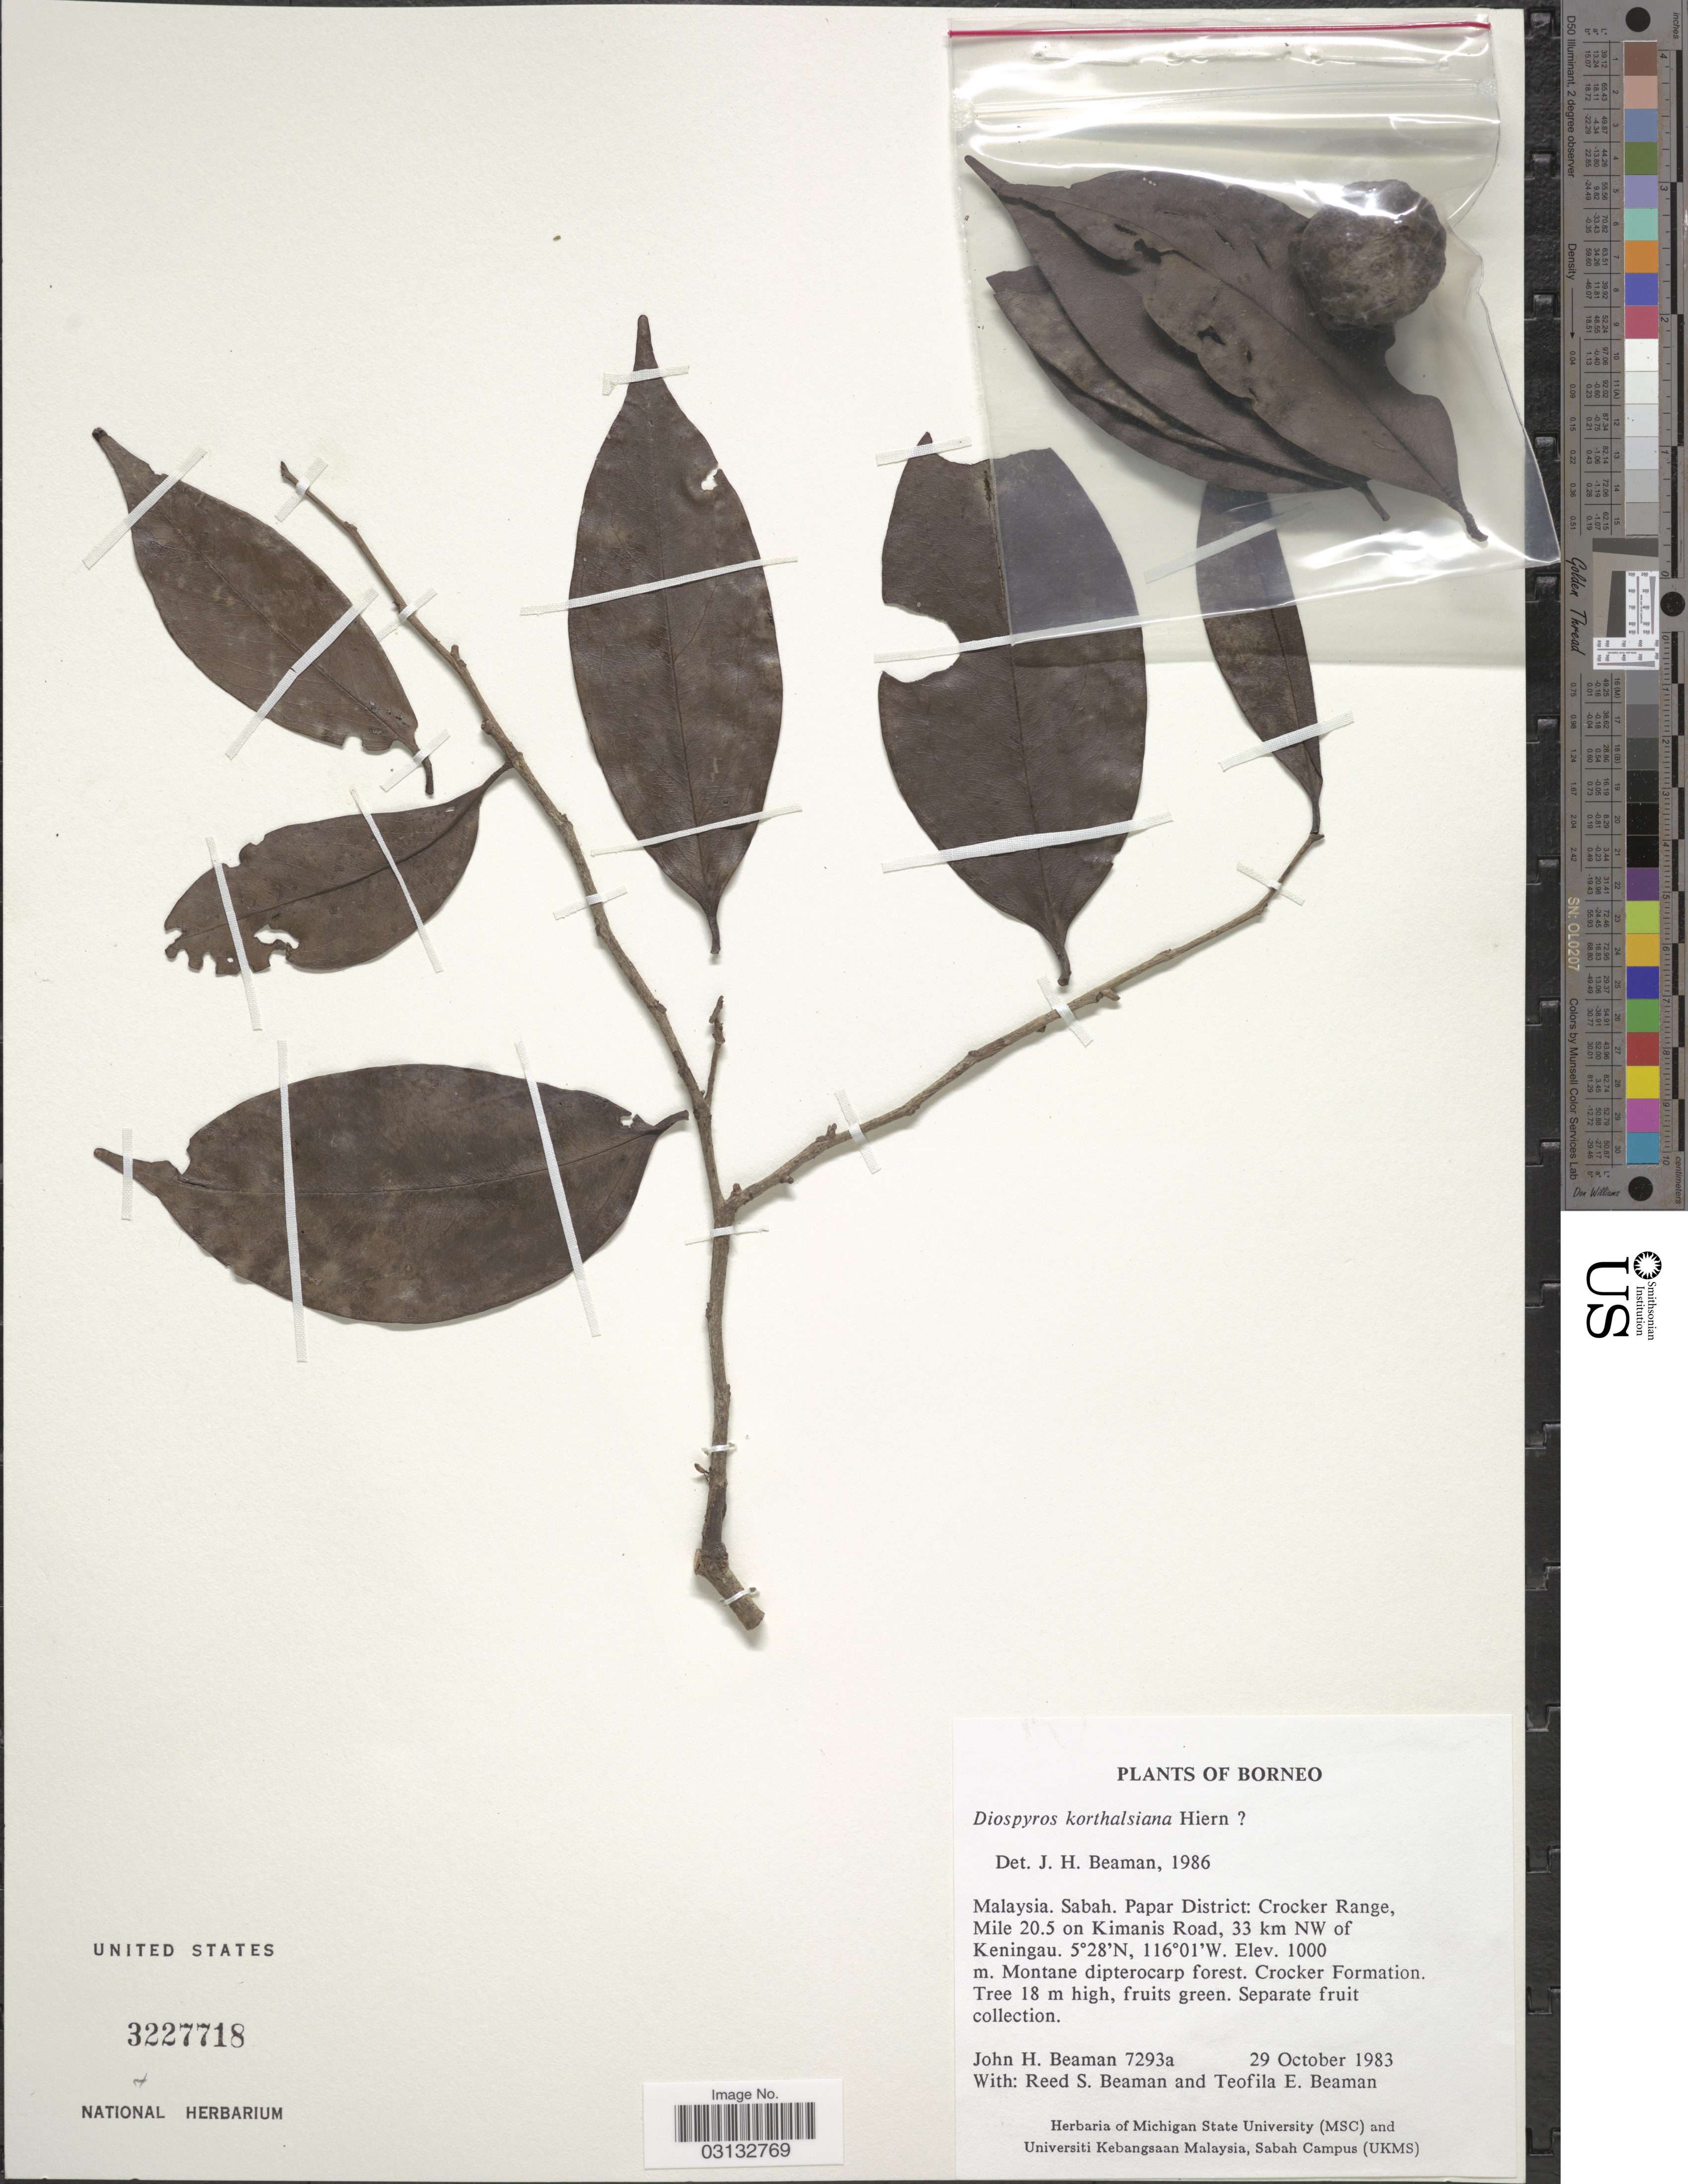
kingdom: Plantae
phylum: Tracheophyta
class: Magnoliopsida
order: Ericales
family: Ebenaceae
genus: Diospyros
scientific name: Diospyros korthalsiana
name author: Hiern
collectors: J. H. Beaman, R. S. Beaman & T. E. Beaman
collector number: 7293a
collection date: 1983-10-29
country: Malaysia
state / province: Sabah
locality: Papar District: Crocker Range, Mile 20.5 on Kimanis Road, 33 km NW of Keningau.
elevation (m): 1000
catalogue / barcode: US 3227718